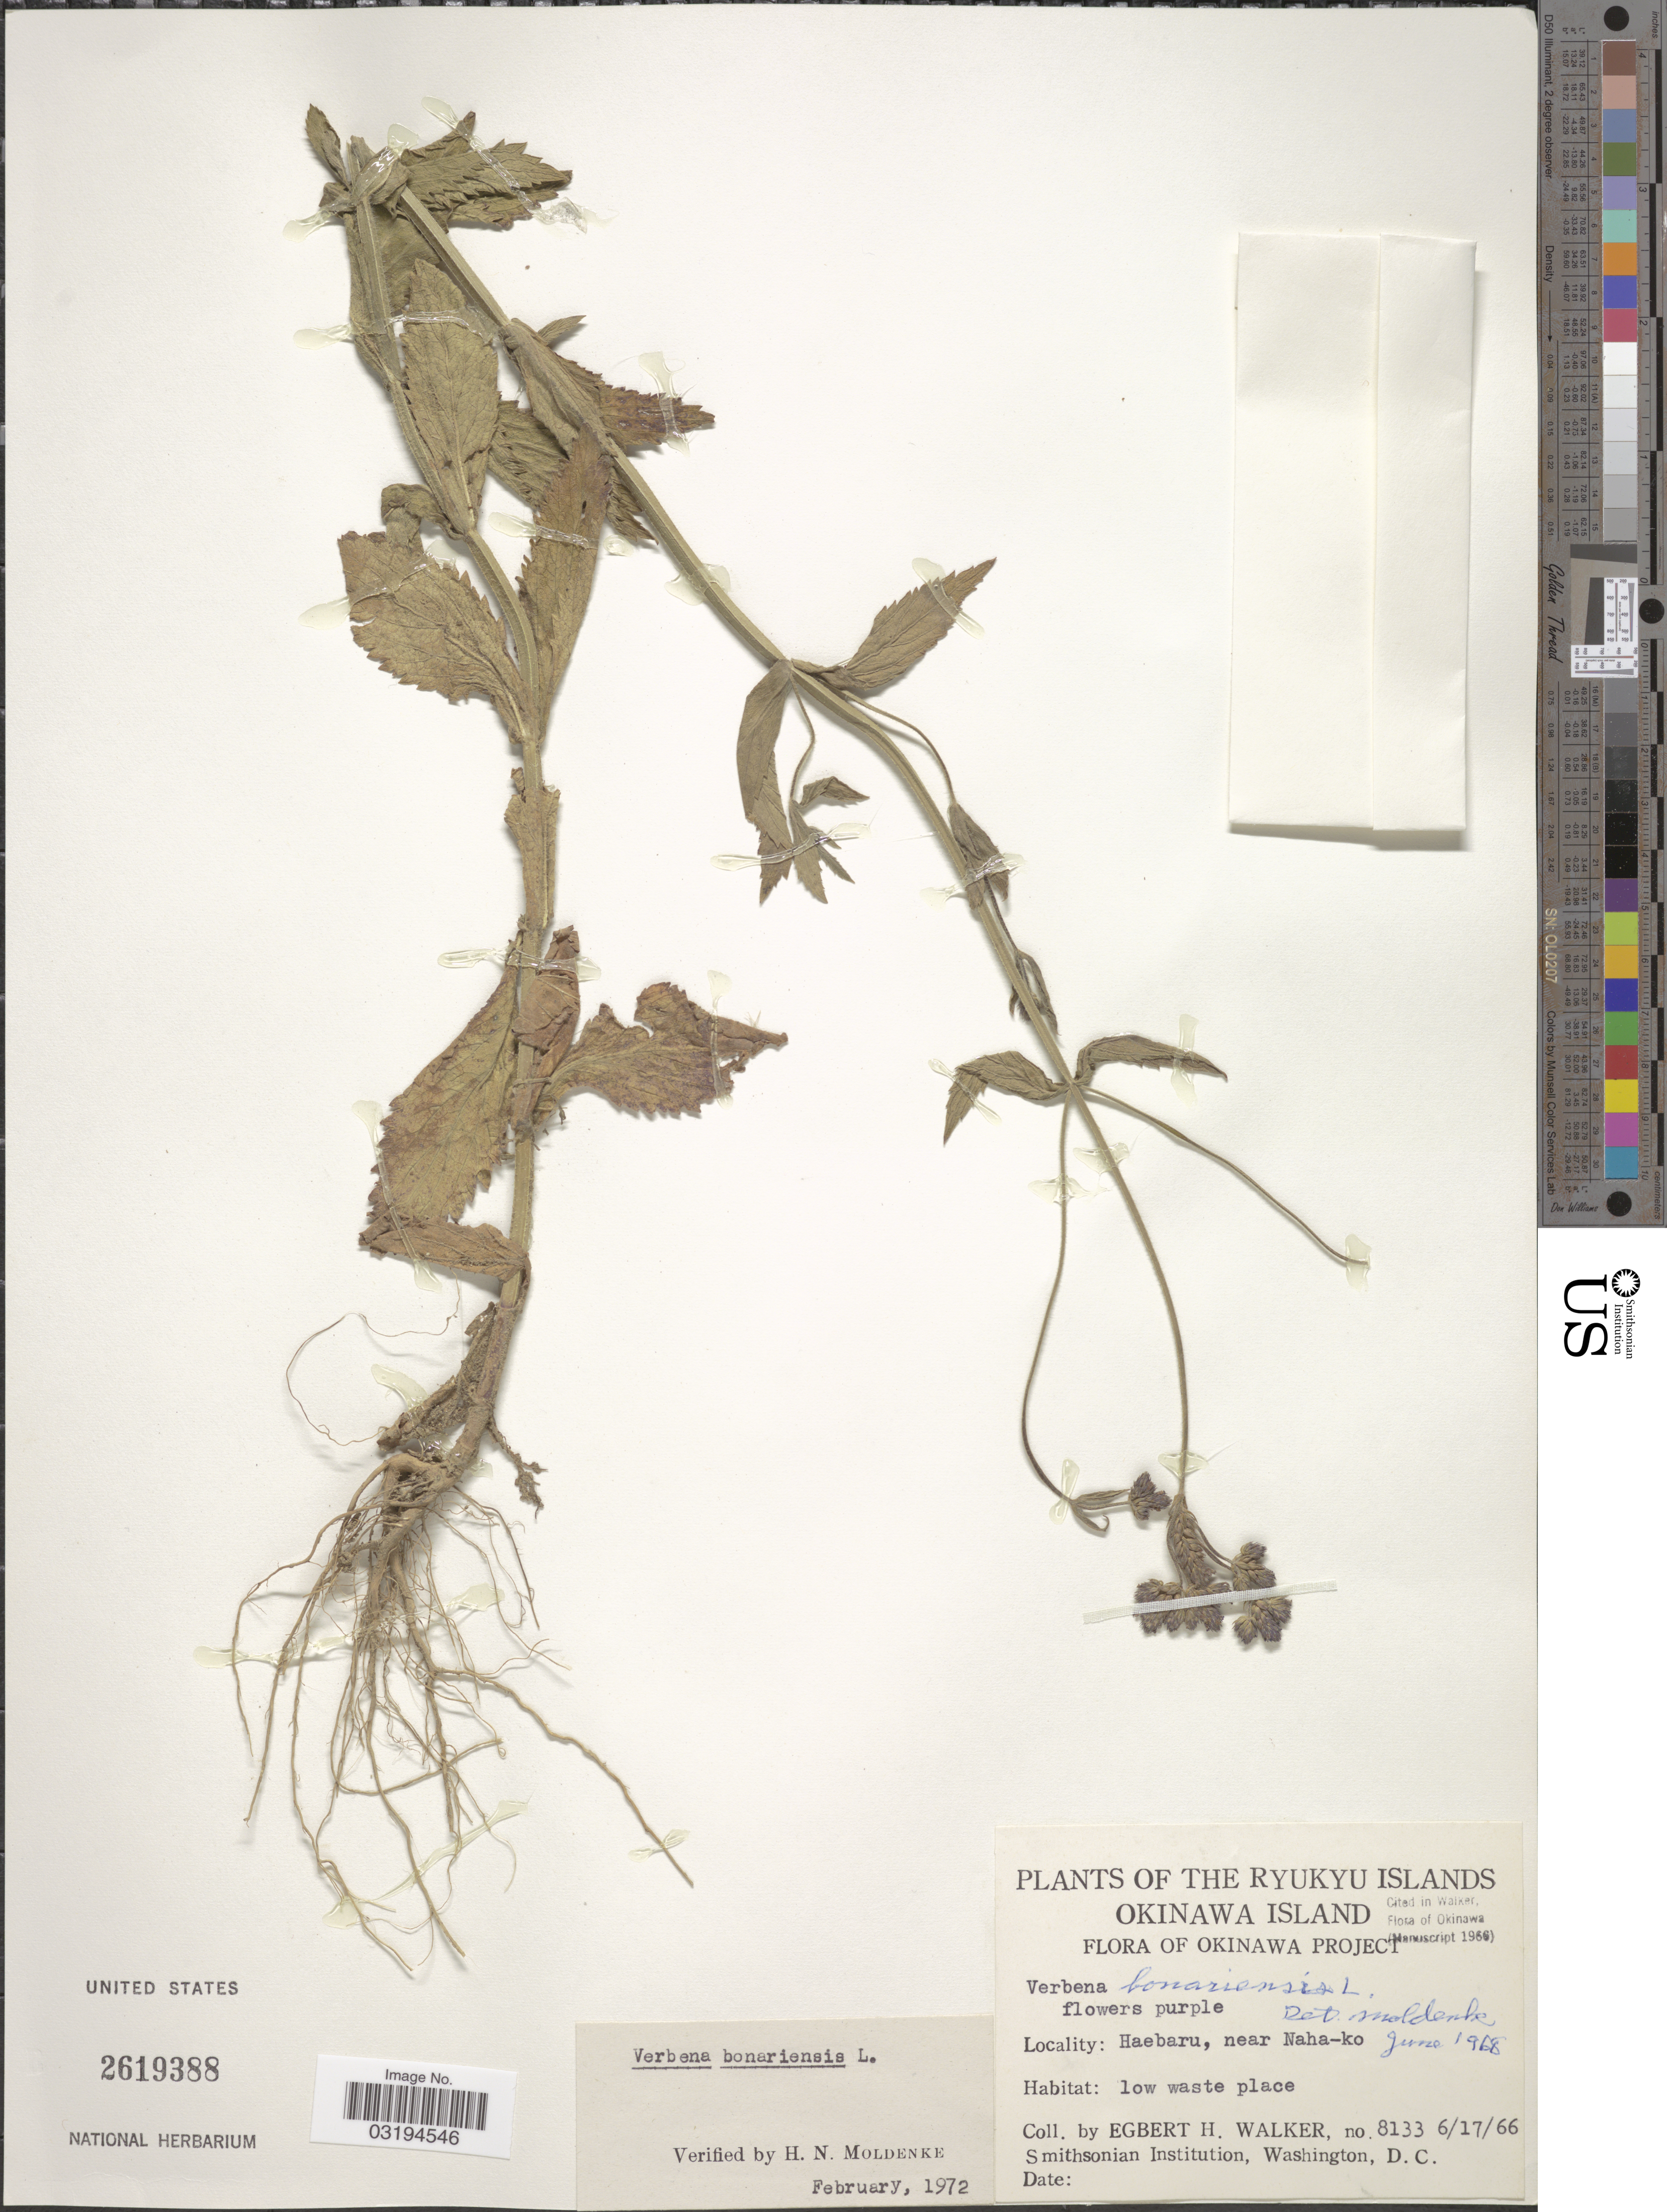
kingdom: Plantae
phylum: Tracheophyta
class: Magnoliopsida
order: Lamiales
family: Verbenaceae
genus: Verbena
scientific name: Verbena bonariensis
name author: L.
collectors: E. H. Walker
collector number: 8133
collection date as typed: Transcribed d/m/y: 17/6/66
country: Japan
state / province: Okinawa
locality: The Ryukyu Islands. Okinawa Island. Okinawa Project. Haebaru, near Naha-ko.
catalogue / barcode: US 2619388